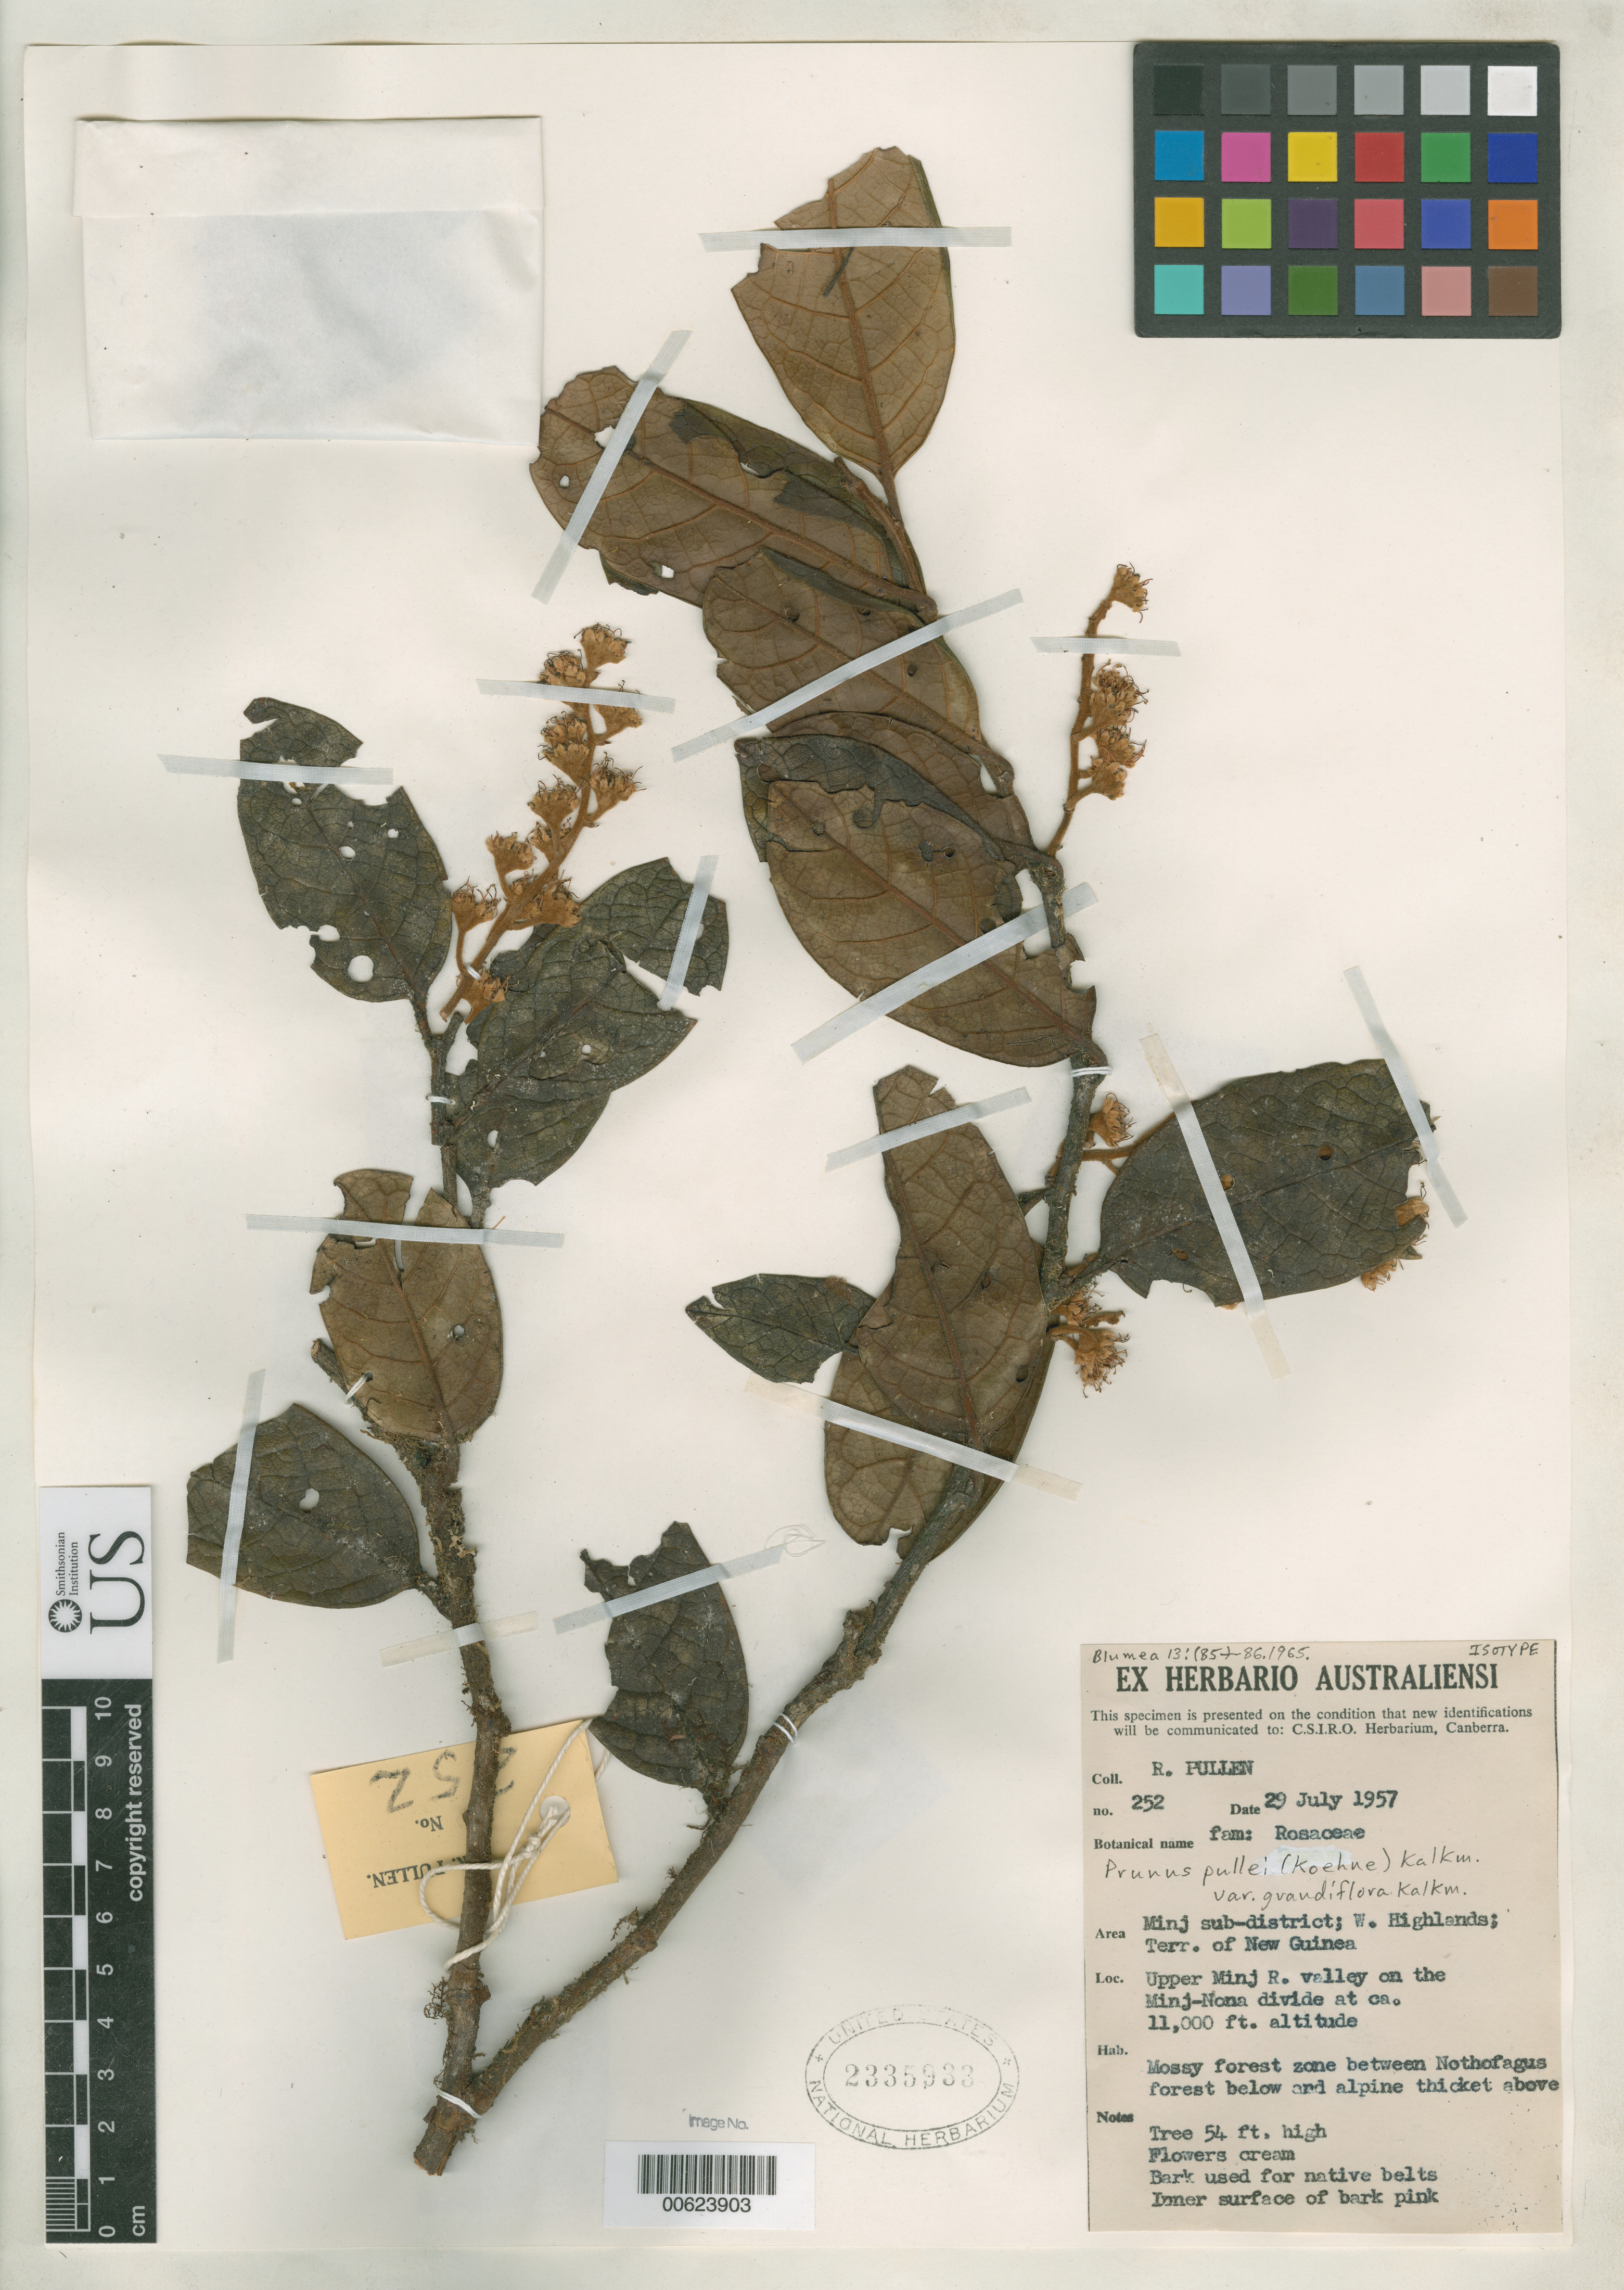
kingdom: Plantae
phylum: Tracheophyta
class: Magnoliopsida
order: Rosales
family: Rosaceae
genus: Prunus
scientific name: Prunus pullei var. grandiflora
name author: Kalkman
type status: Isotype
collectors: R. Pullen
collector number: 252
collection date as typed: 29 Jul 1957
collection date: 1957-07-29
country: Papua New Guinea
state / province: Western Highlands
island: New Guinea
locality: Minj subdistrict, upper Minj River Valley on Minj-nona divide.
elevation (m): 3353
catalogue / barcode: US 2335933